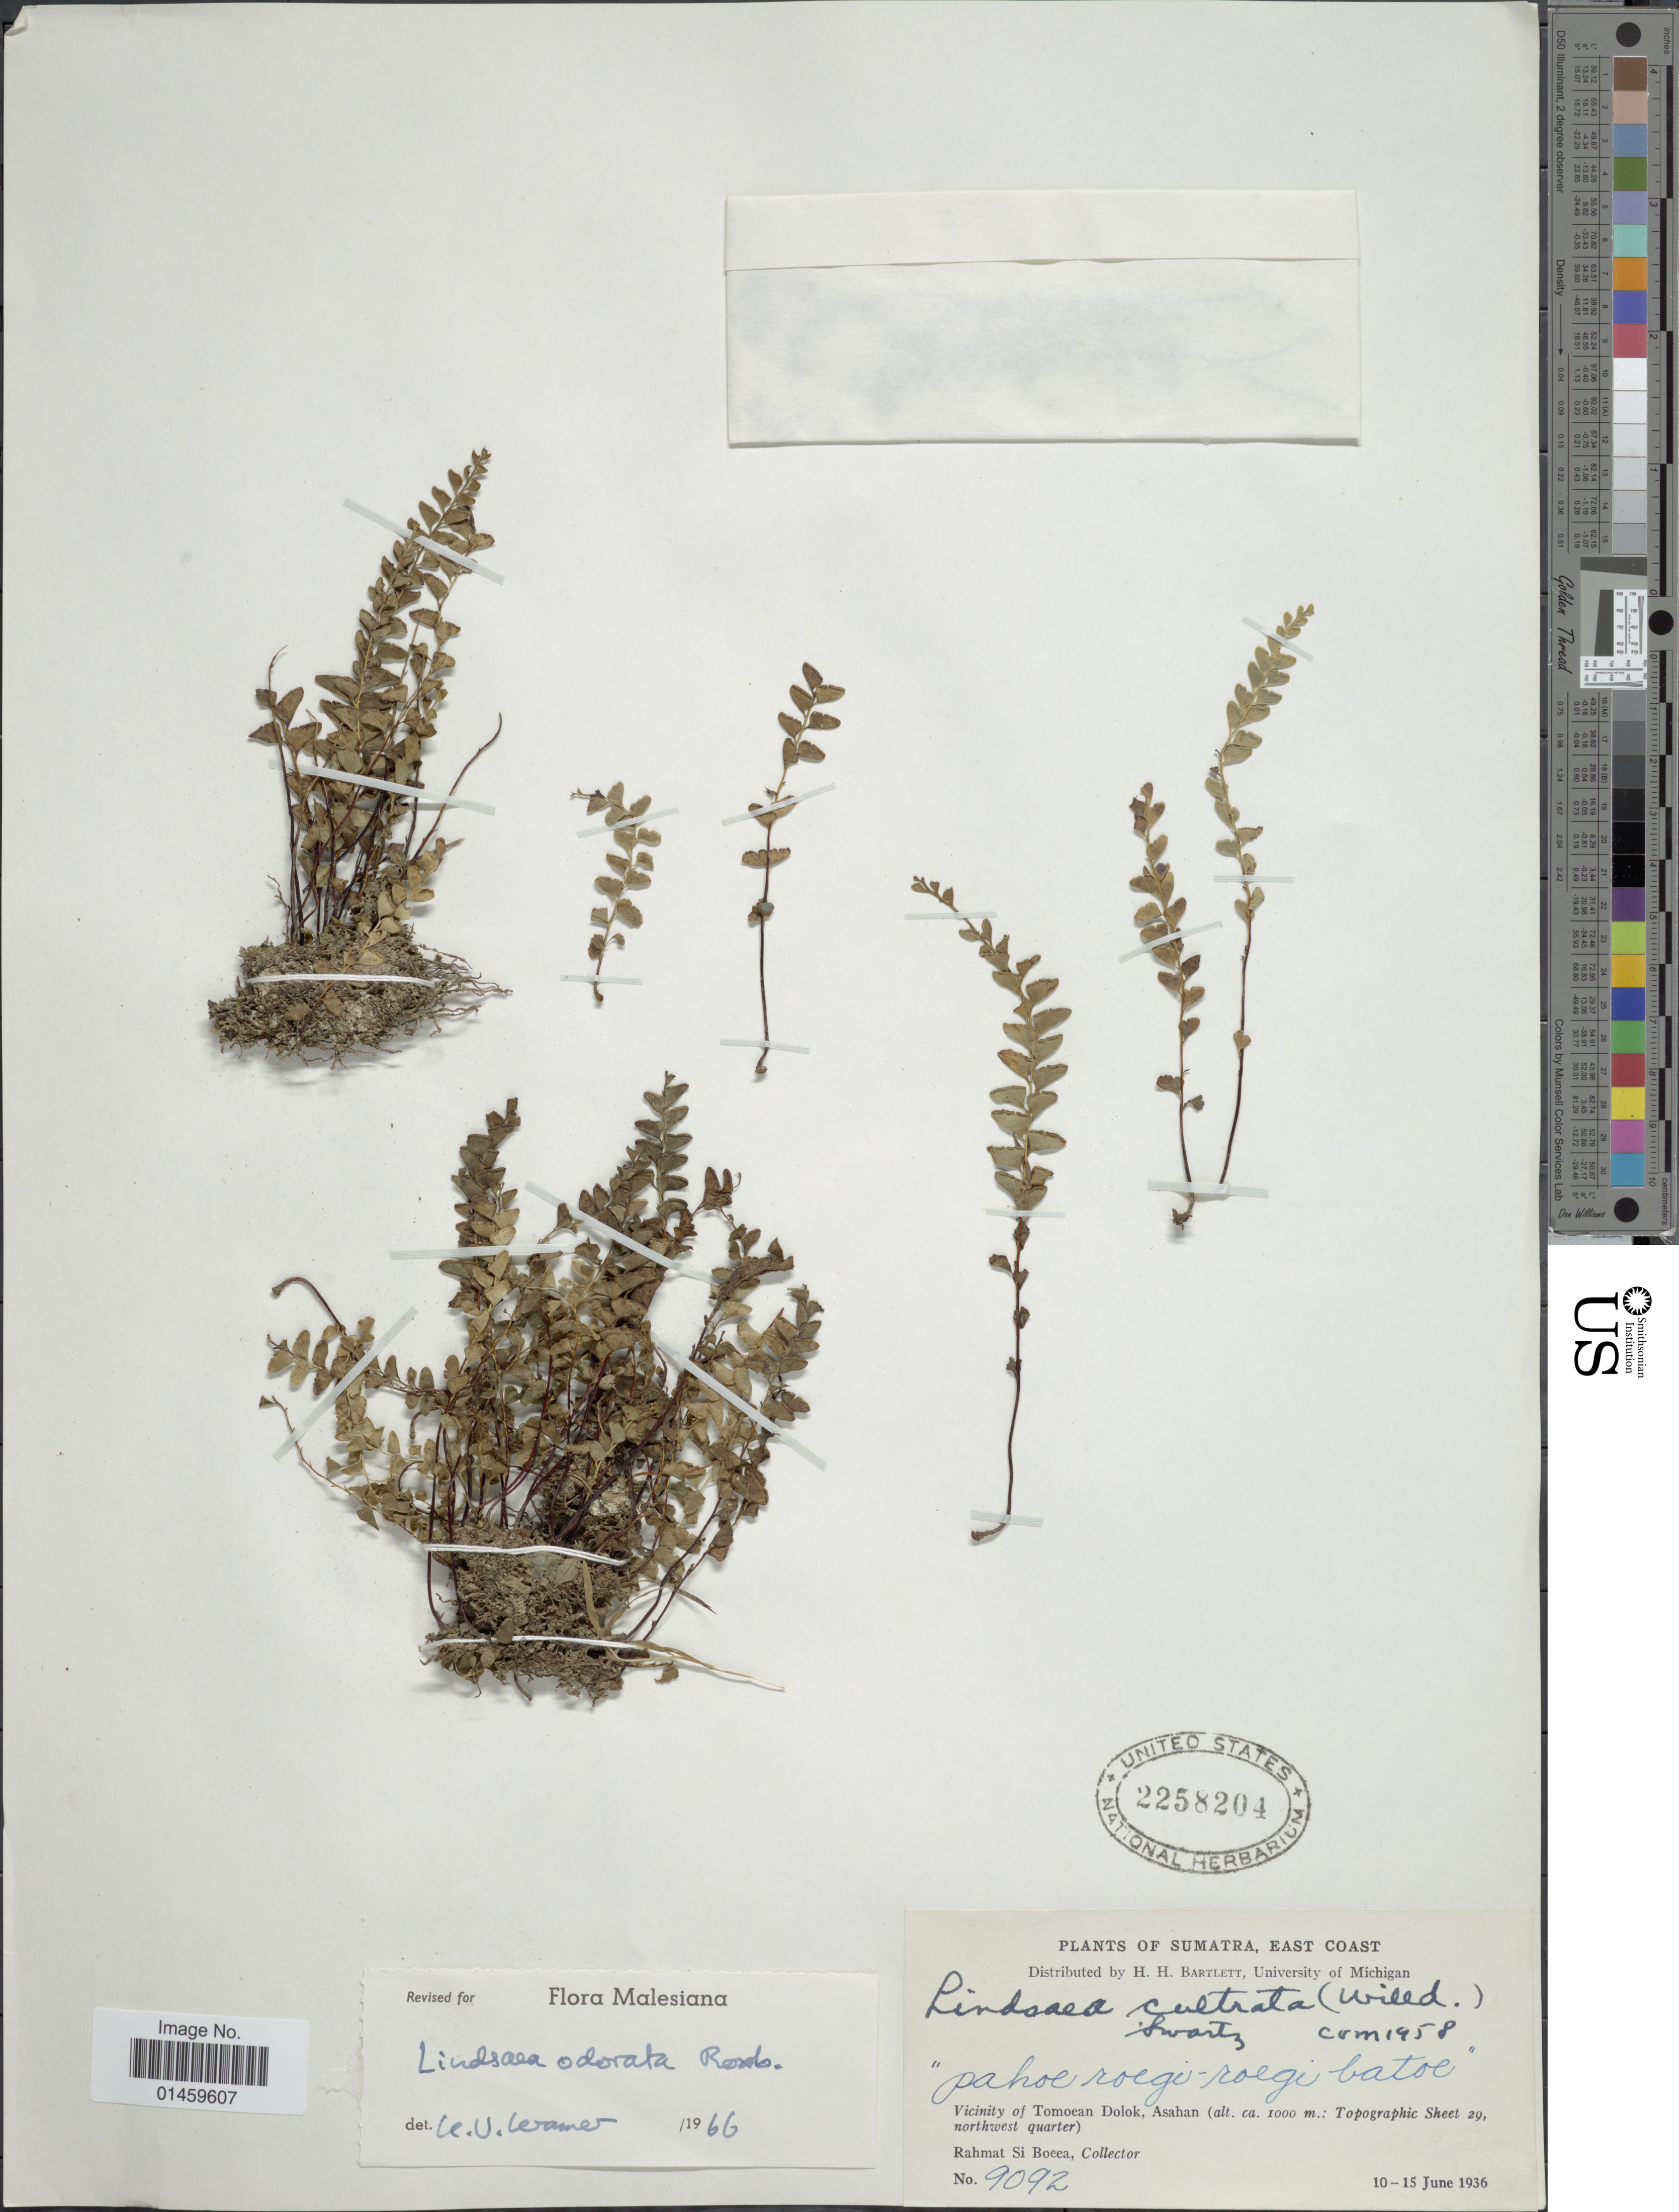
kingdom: Plantae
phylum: Tracheophyta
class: Polypodiopsida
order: Polypodiales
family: Lindsaeaceae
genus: Lindsaea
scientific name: Lindsaea odorata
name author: Roxb.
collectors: Rahmat Si Boeea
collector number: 9092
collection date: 1936-06-10/1936-06-15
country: Indonesia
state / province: Sumatra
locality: East Coast. Vicinity of Tomoean Dolok, Asahan.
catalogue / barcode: US 2258204